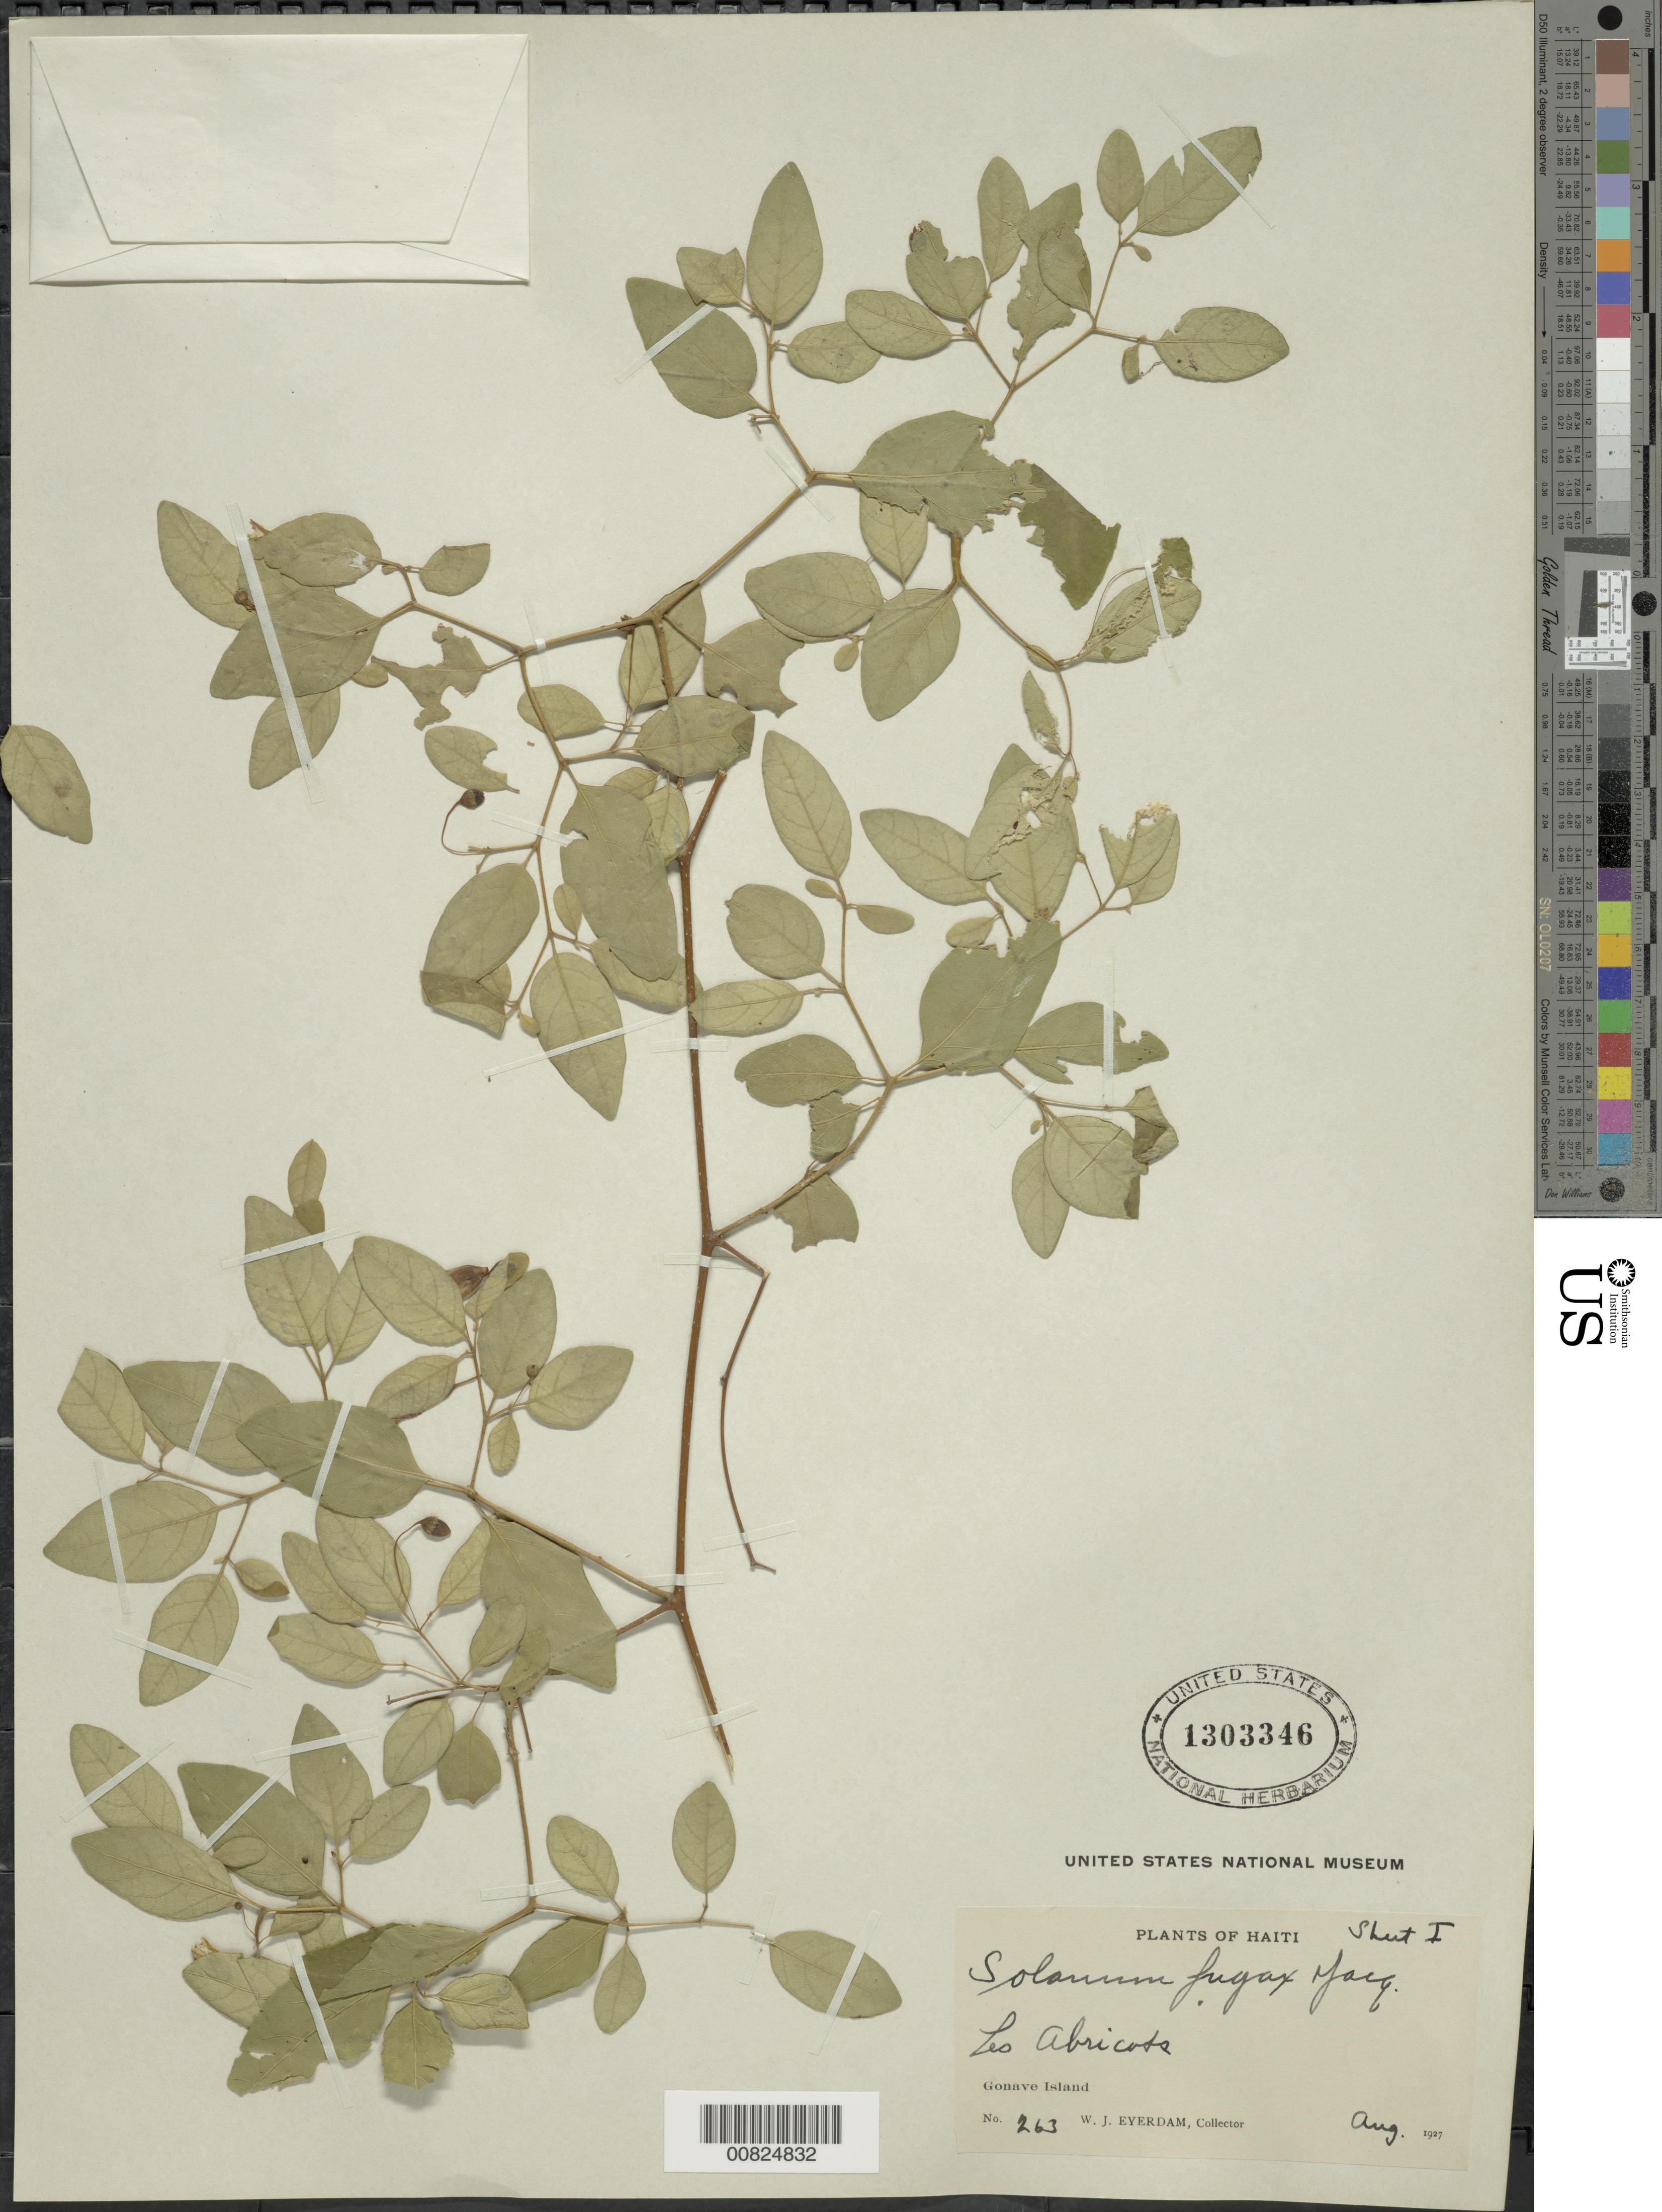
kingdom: Plantae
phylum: Tracheophyta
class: Magnoliopsida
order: Solanales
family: Solanaceae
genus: Lycianthes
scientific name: Lycianthes fugax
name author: (Jacq.) Bitter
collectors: W. J. Eyerdam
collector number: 263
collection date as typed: Aug 1927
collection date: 1927-08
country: Haiti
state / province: Grand'Anse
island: Hispaniola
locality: Les Abricots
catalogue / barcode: US 1303346